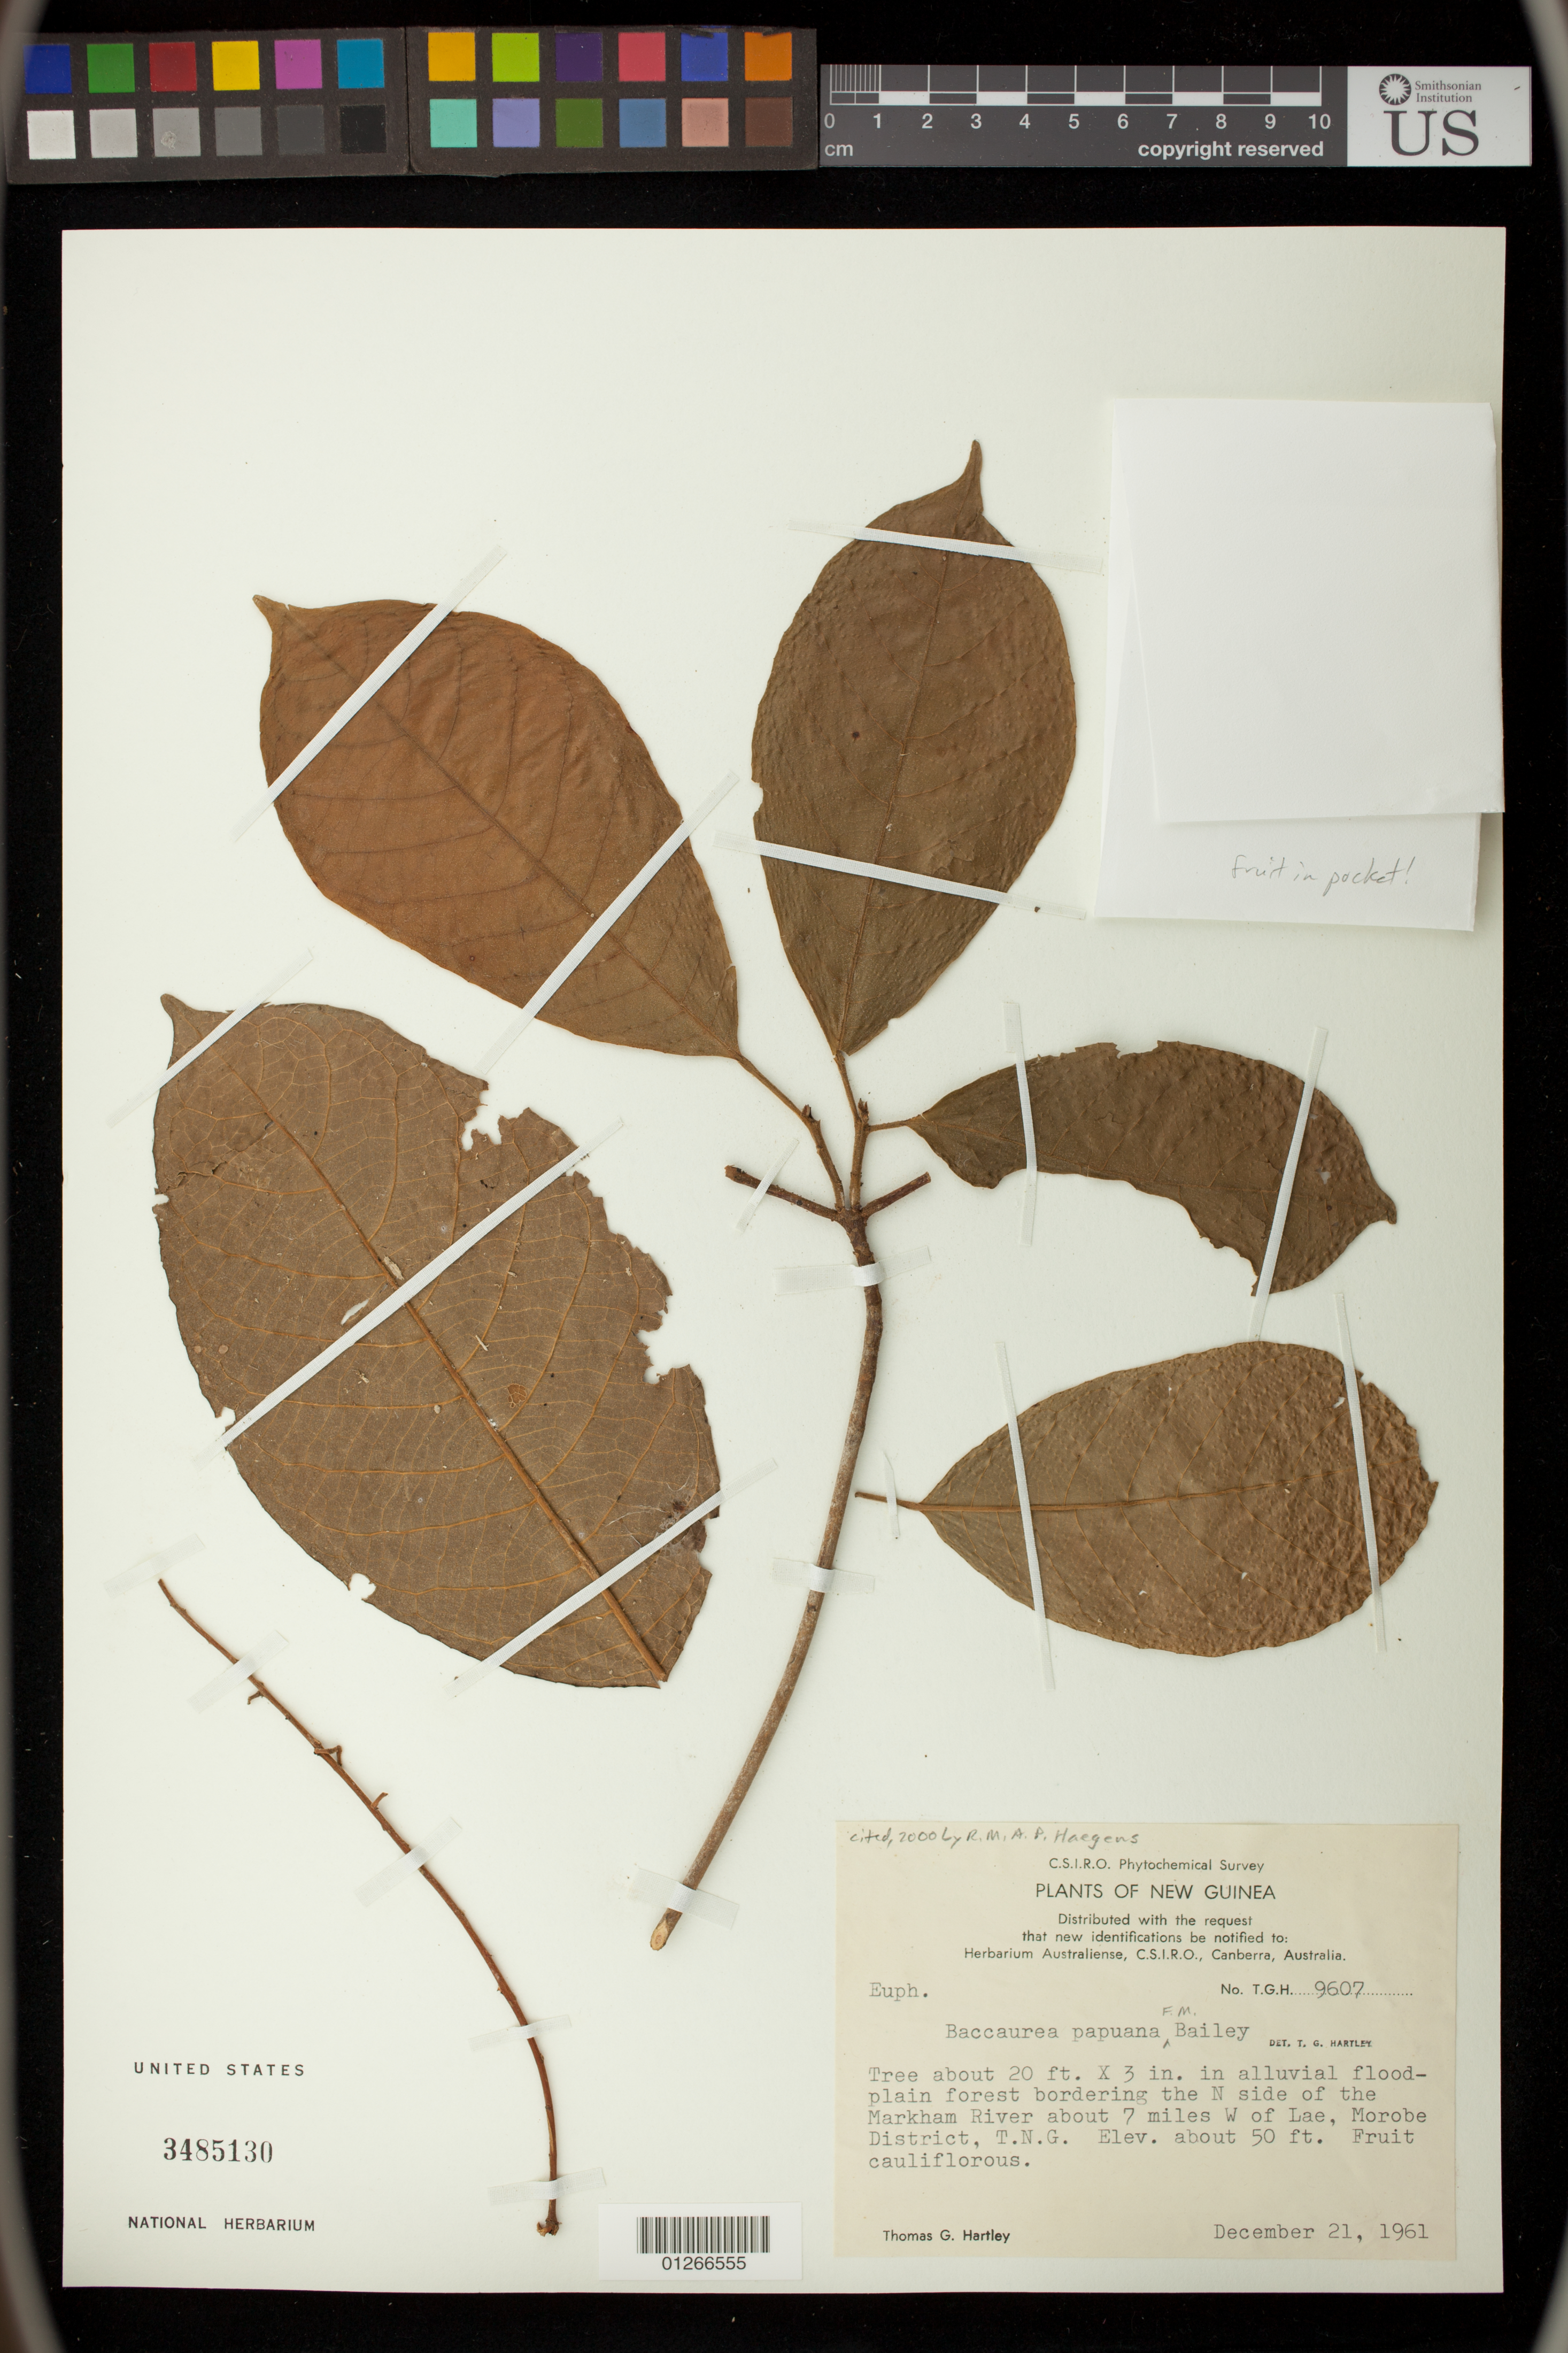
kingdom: Plantae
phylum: Tracheophyta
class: Magnoliopsida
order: Malpighiales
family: Phyllanthaceae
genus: Baccaurea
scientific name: Baccaurea papuana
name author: F.M. Bailey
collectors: T. G. Hartley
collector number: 9607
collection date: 1961-12-21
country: Papua New Guinea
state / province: Morobe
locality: N side of the Markham River about 7 miles W of Lae, T.N.G.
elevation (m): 15